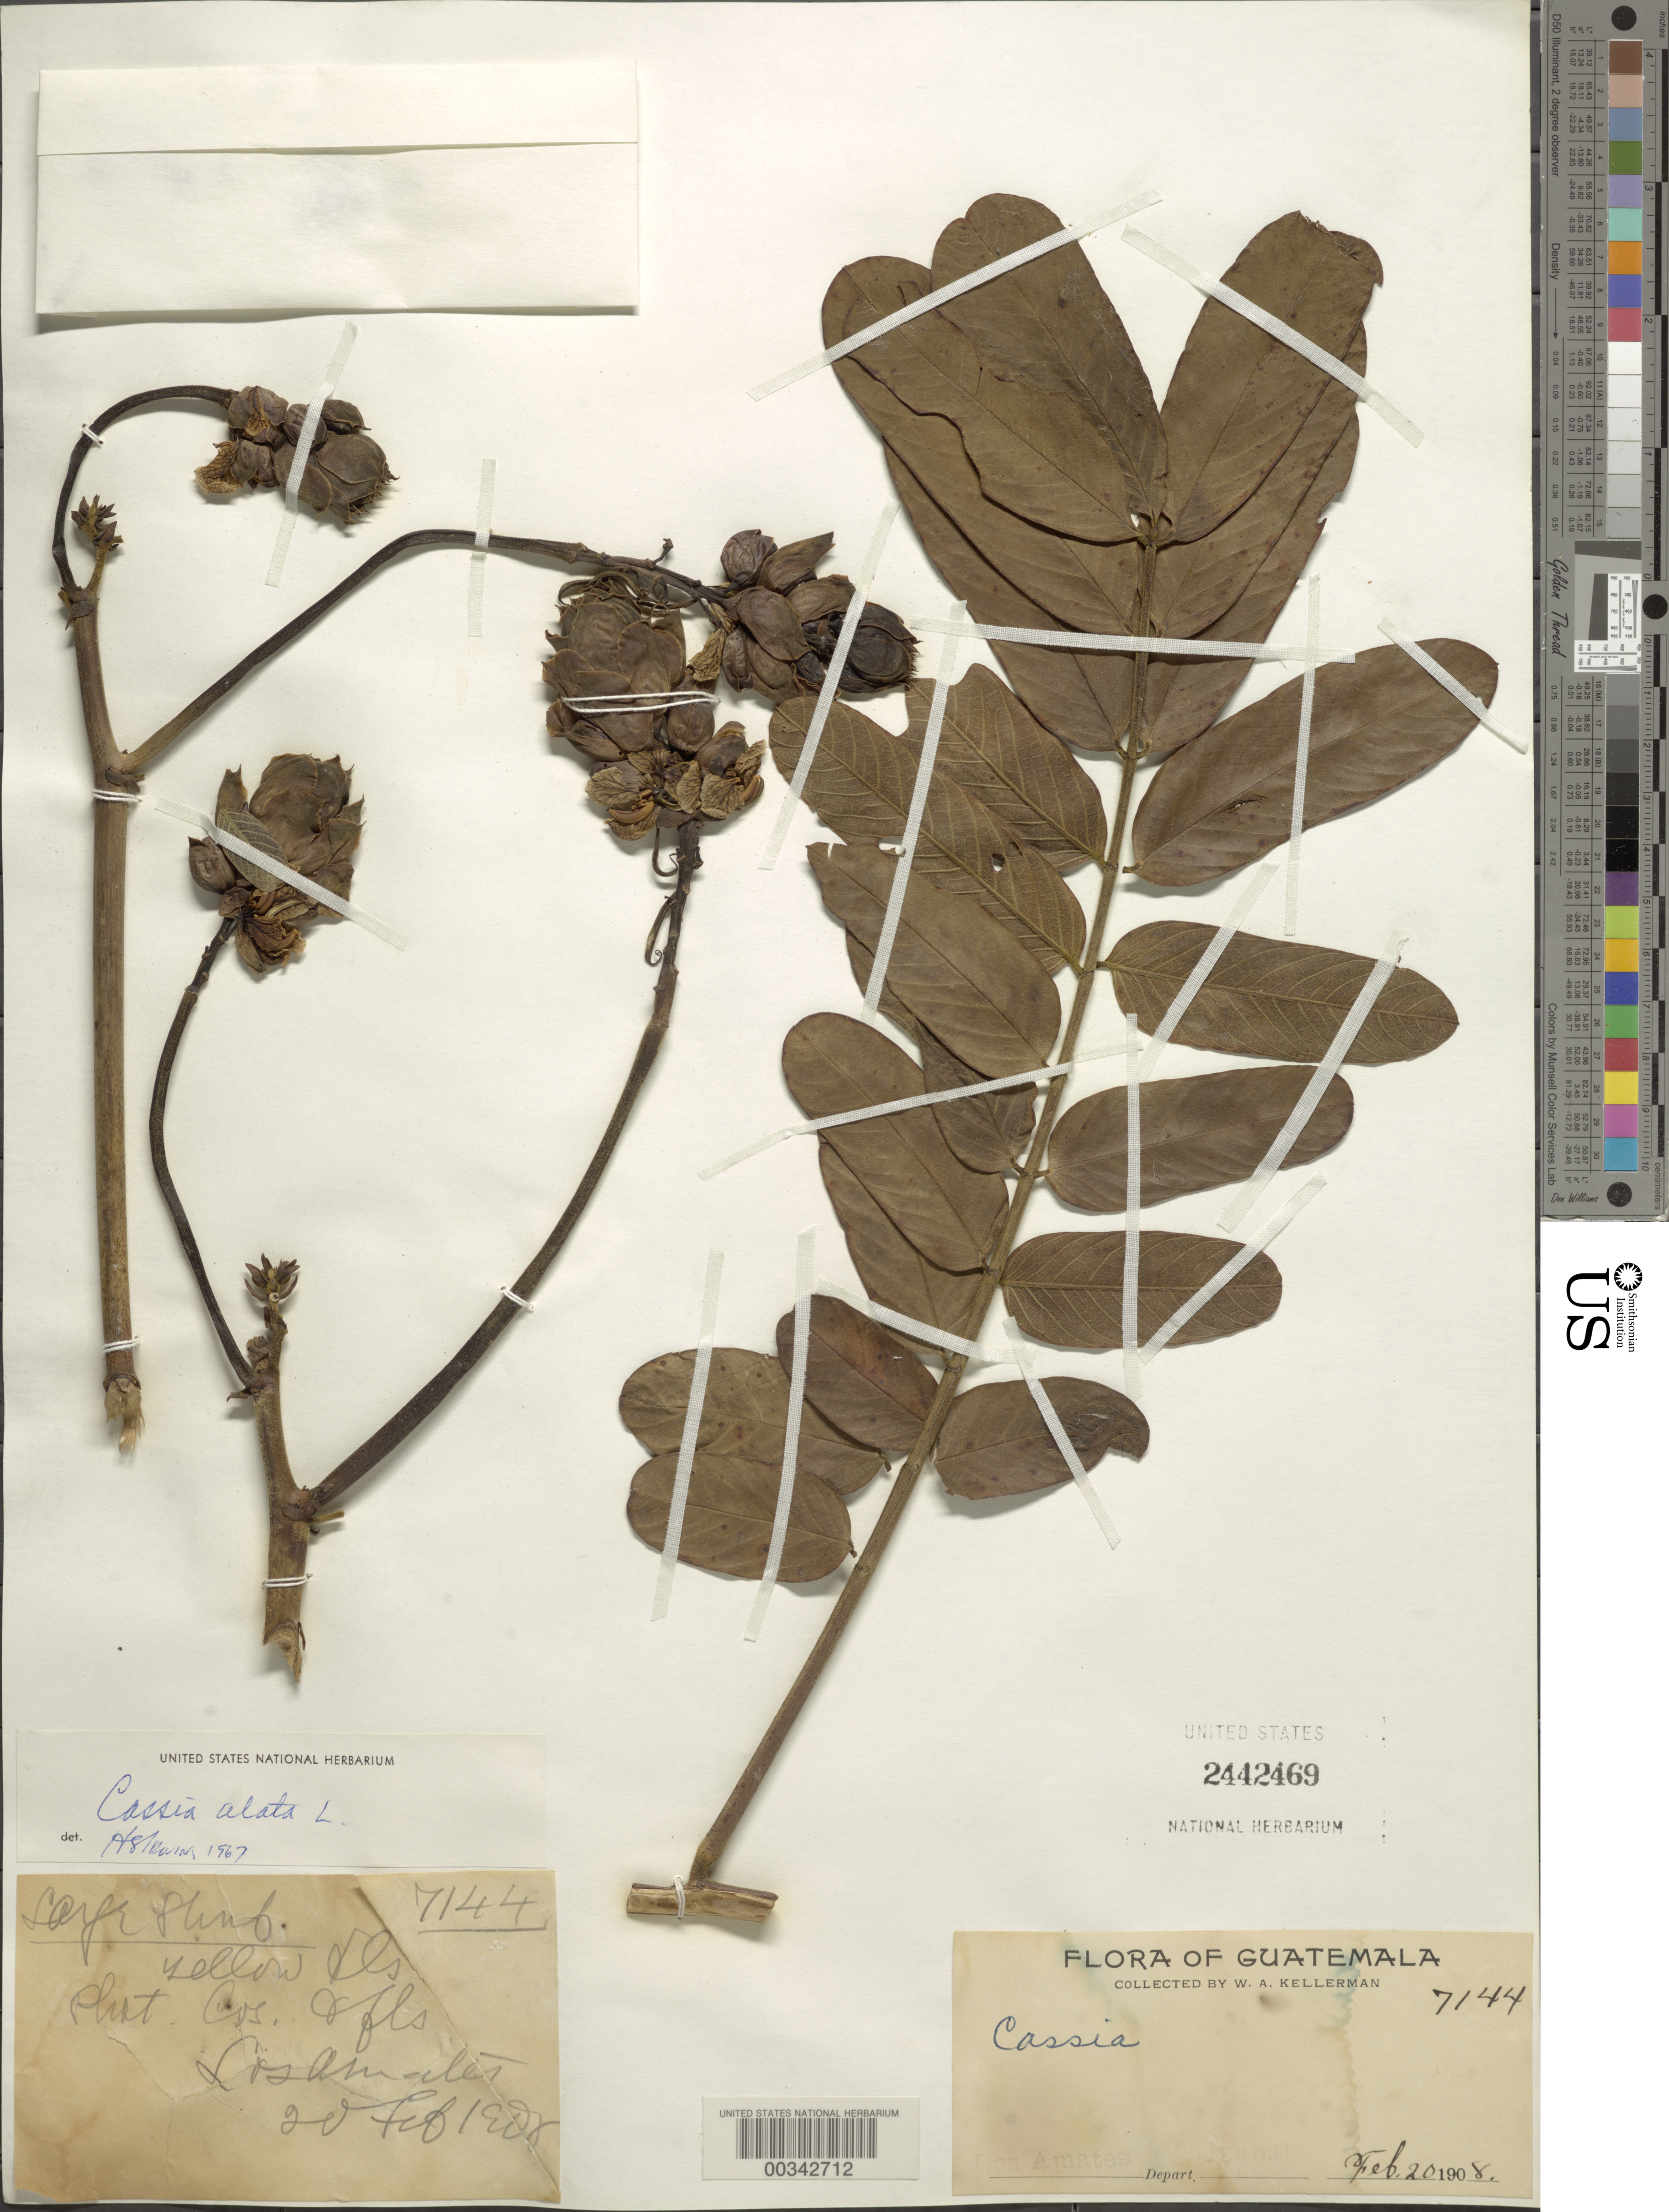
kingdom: Plantae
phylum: Tracheophyta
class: Magnoliopsida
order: Fabales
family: Fabaceae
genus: Senna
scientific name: Senna alata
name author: (L.) Roxb.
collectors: W. A. Kellerman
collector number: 7144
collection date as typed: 20 Feb 1908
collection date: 1908-02-20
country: Guatemala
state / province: Izabal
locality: Los Amates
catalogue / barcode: US 2442469